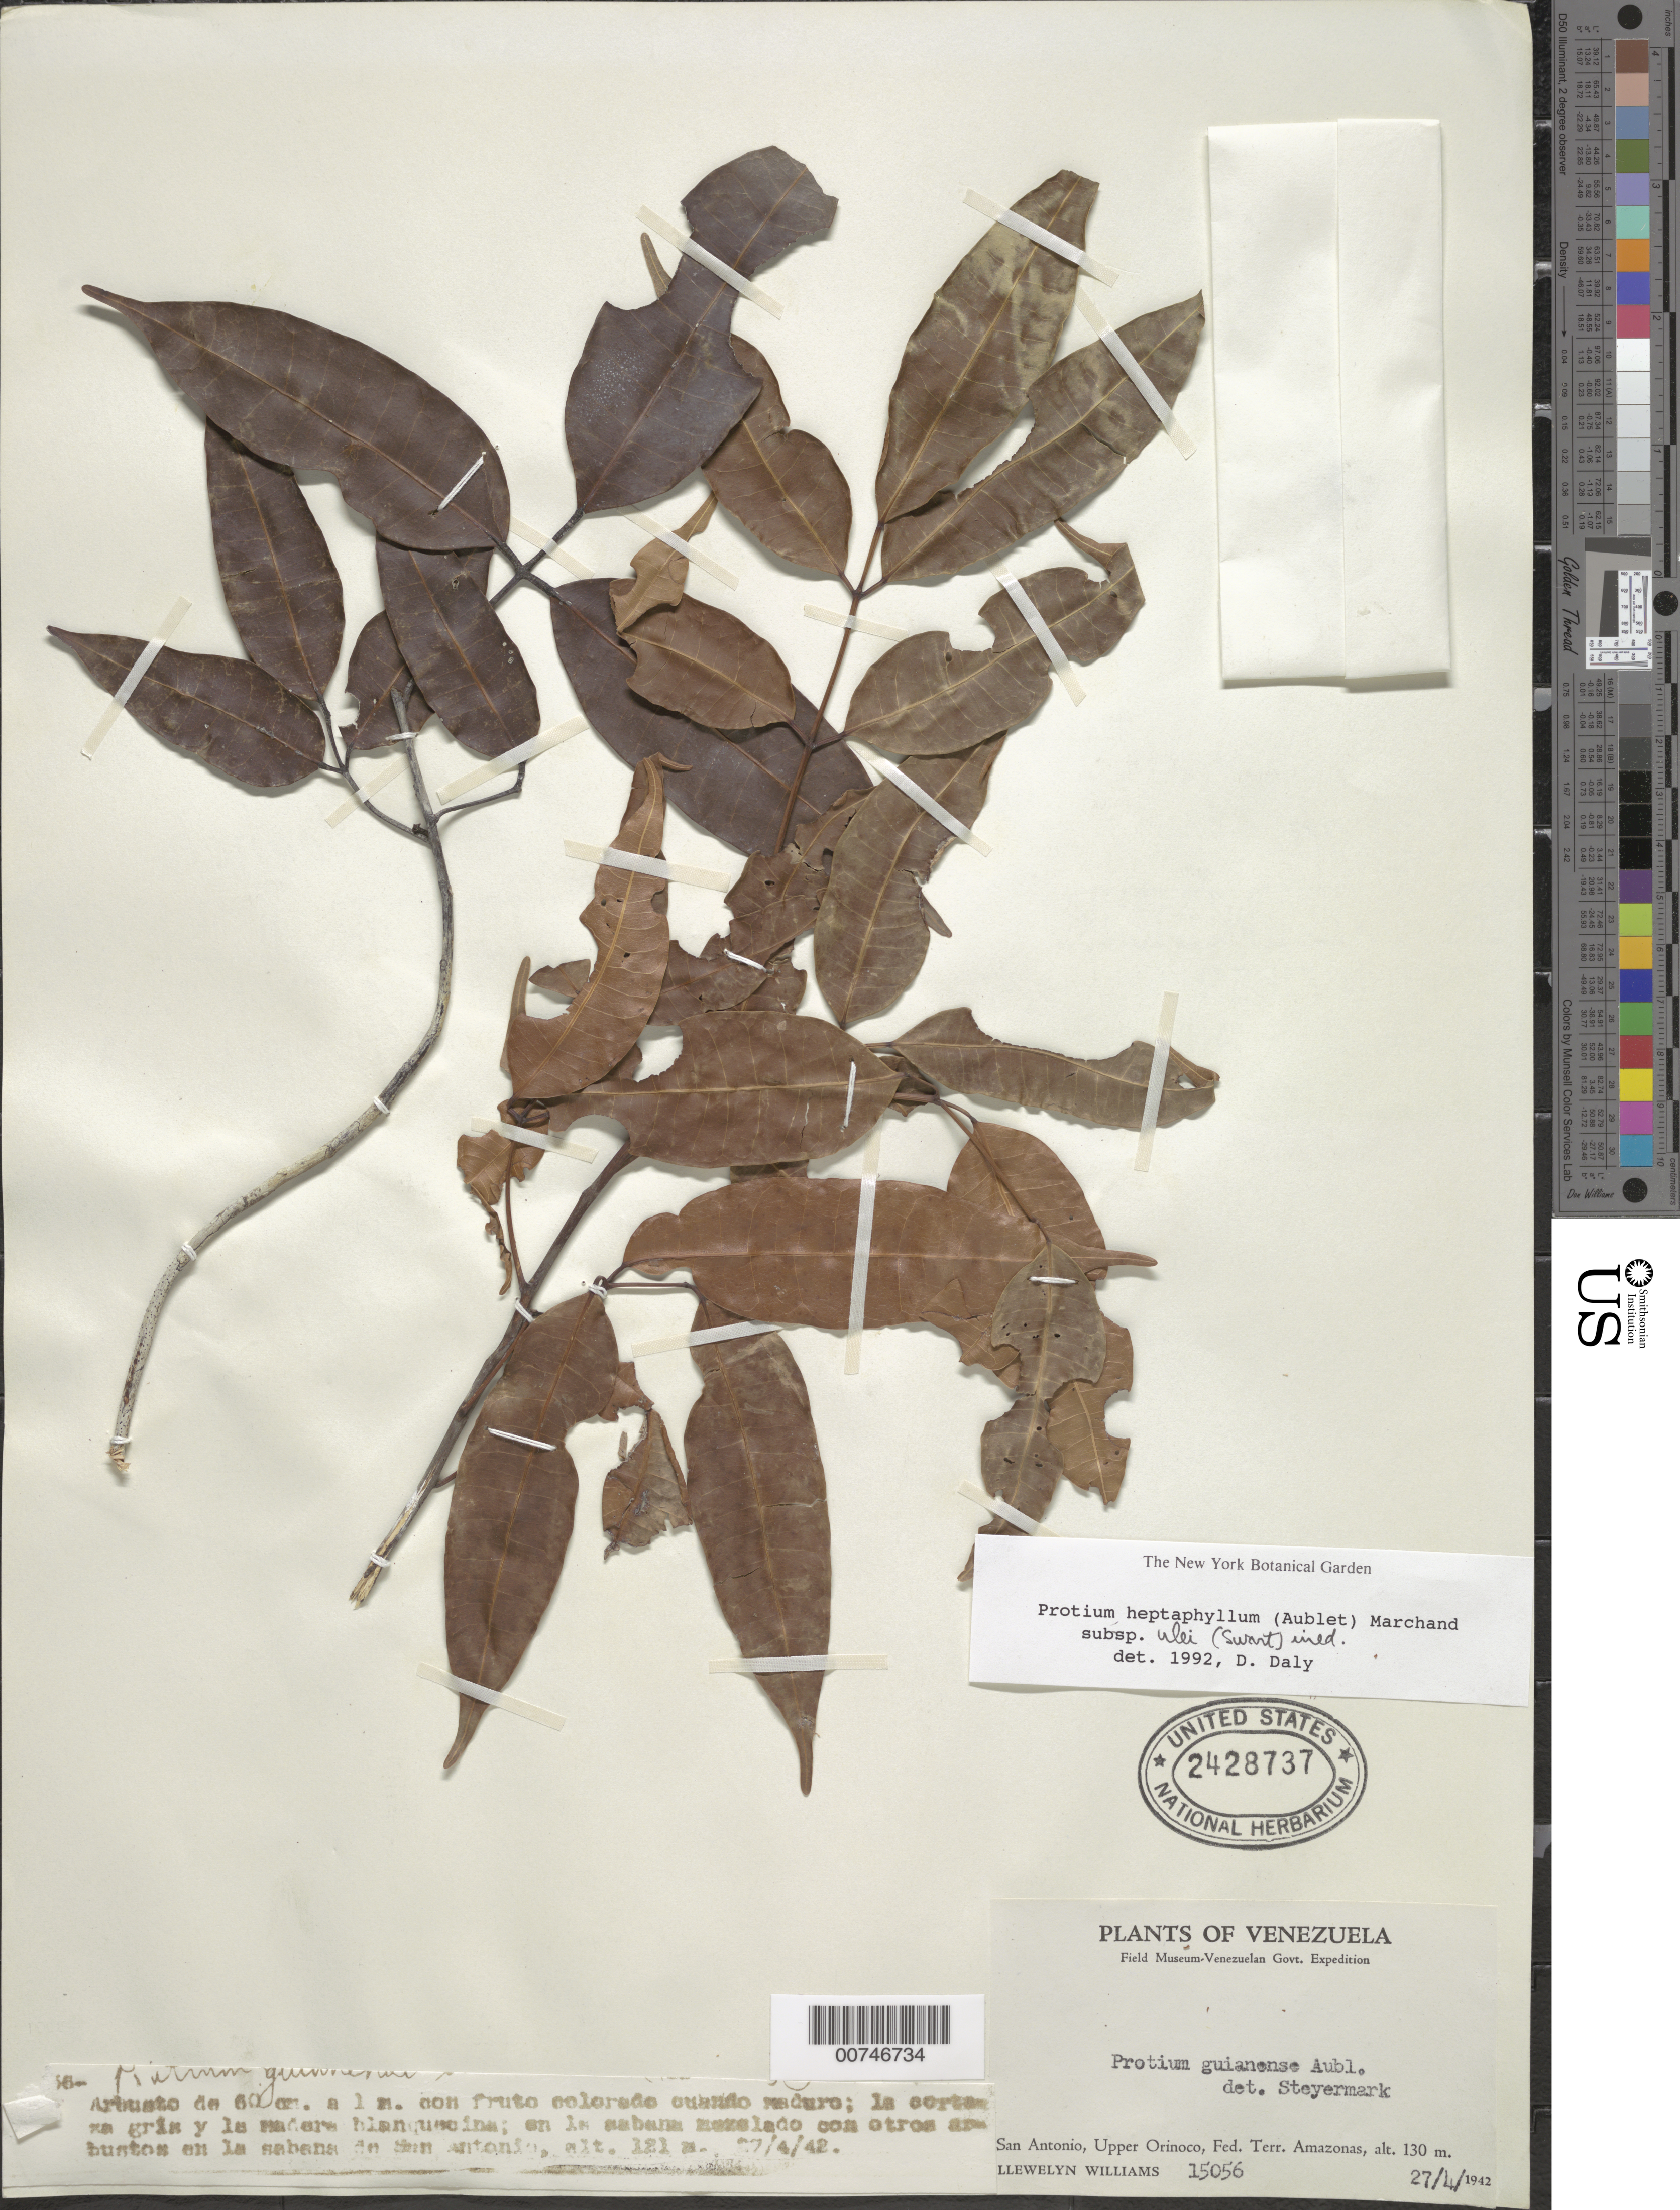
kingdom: Plantae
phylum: Tracheophyta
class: Magnoliopsida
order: Sapindales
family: Burseraceae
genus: Protium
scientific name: Protium heptaphyllum subsp. ulei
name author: (Swart) Daly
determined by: Daly, Douglas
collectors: Ll. Williams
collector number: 15056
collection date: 1942-04-27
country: Venezuela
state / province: Amazonas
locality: San Antonio, Upper Orinoco, Fed. Terr. Amazonas.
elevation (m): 121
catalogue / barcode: US 2428737